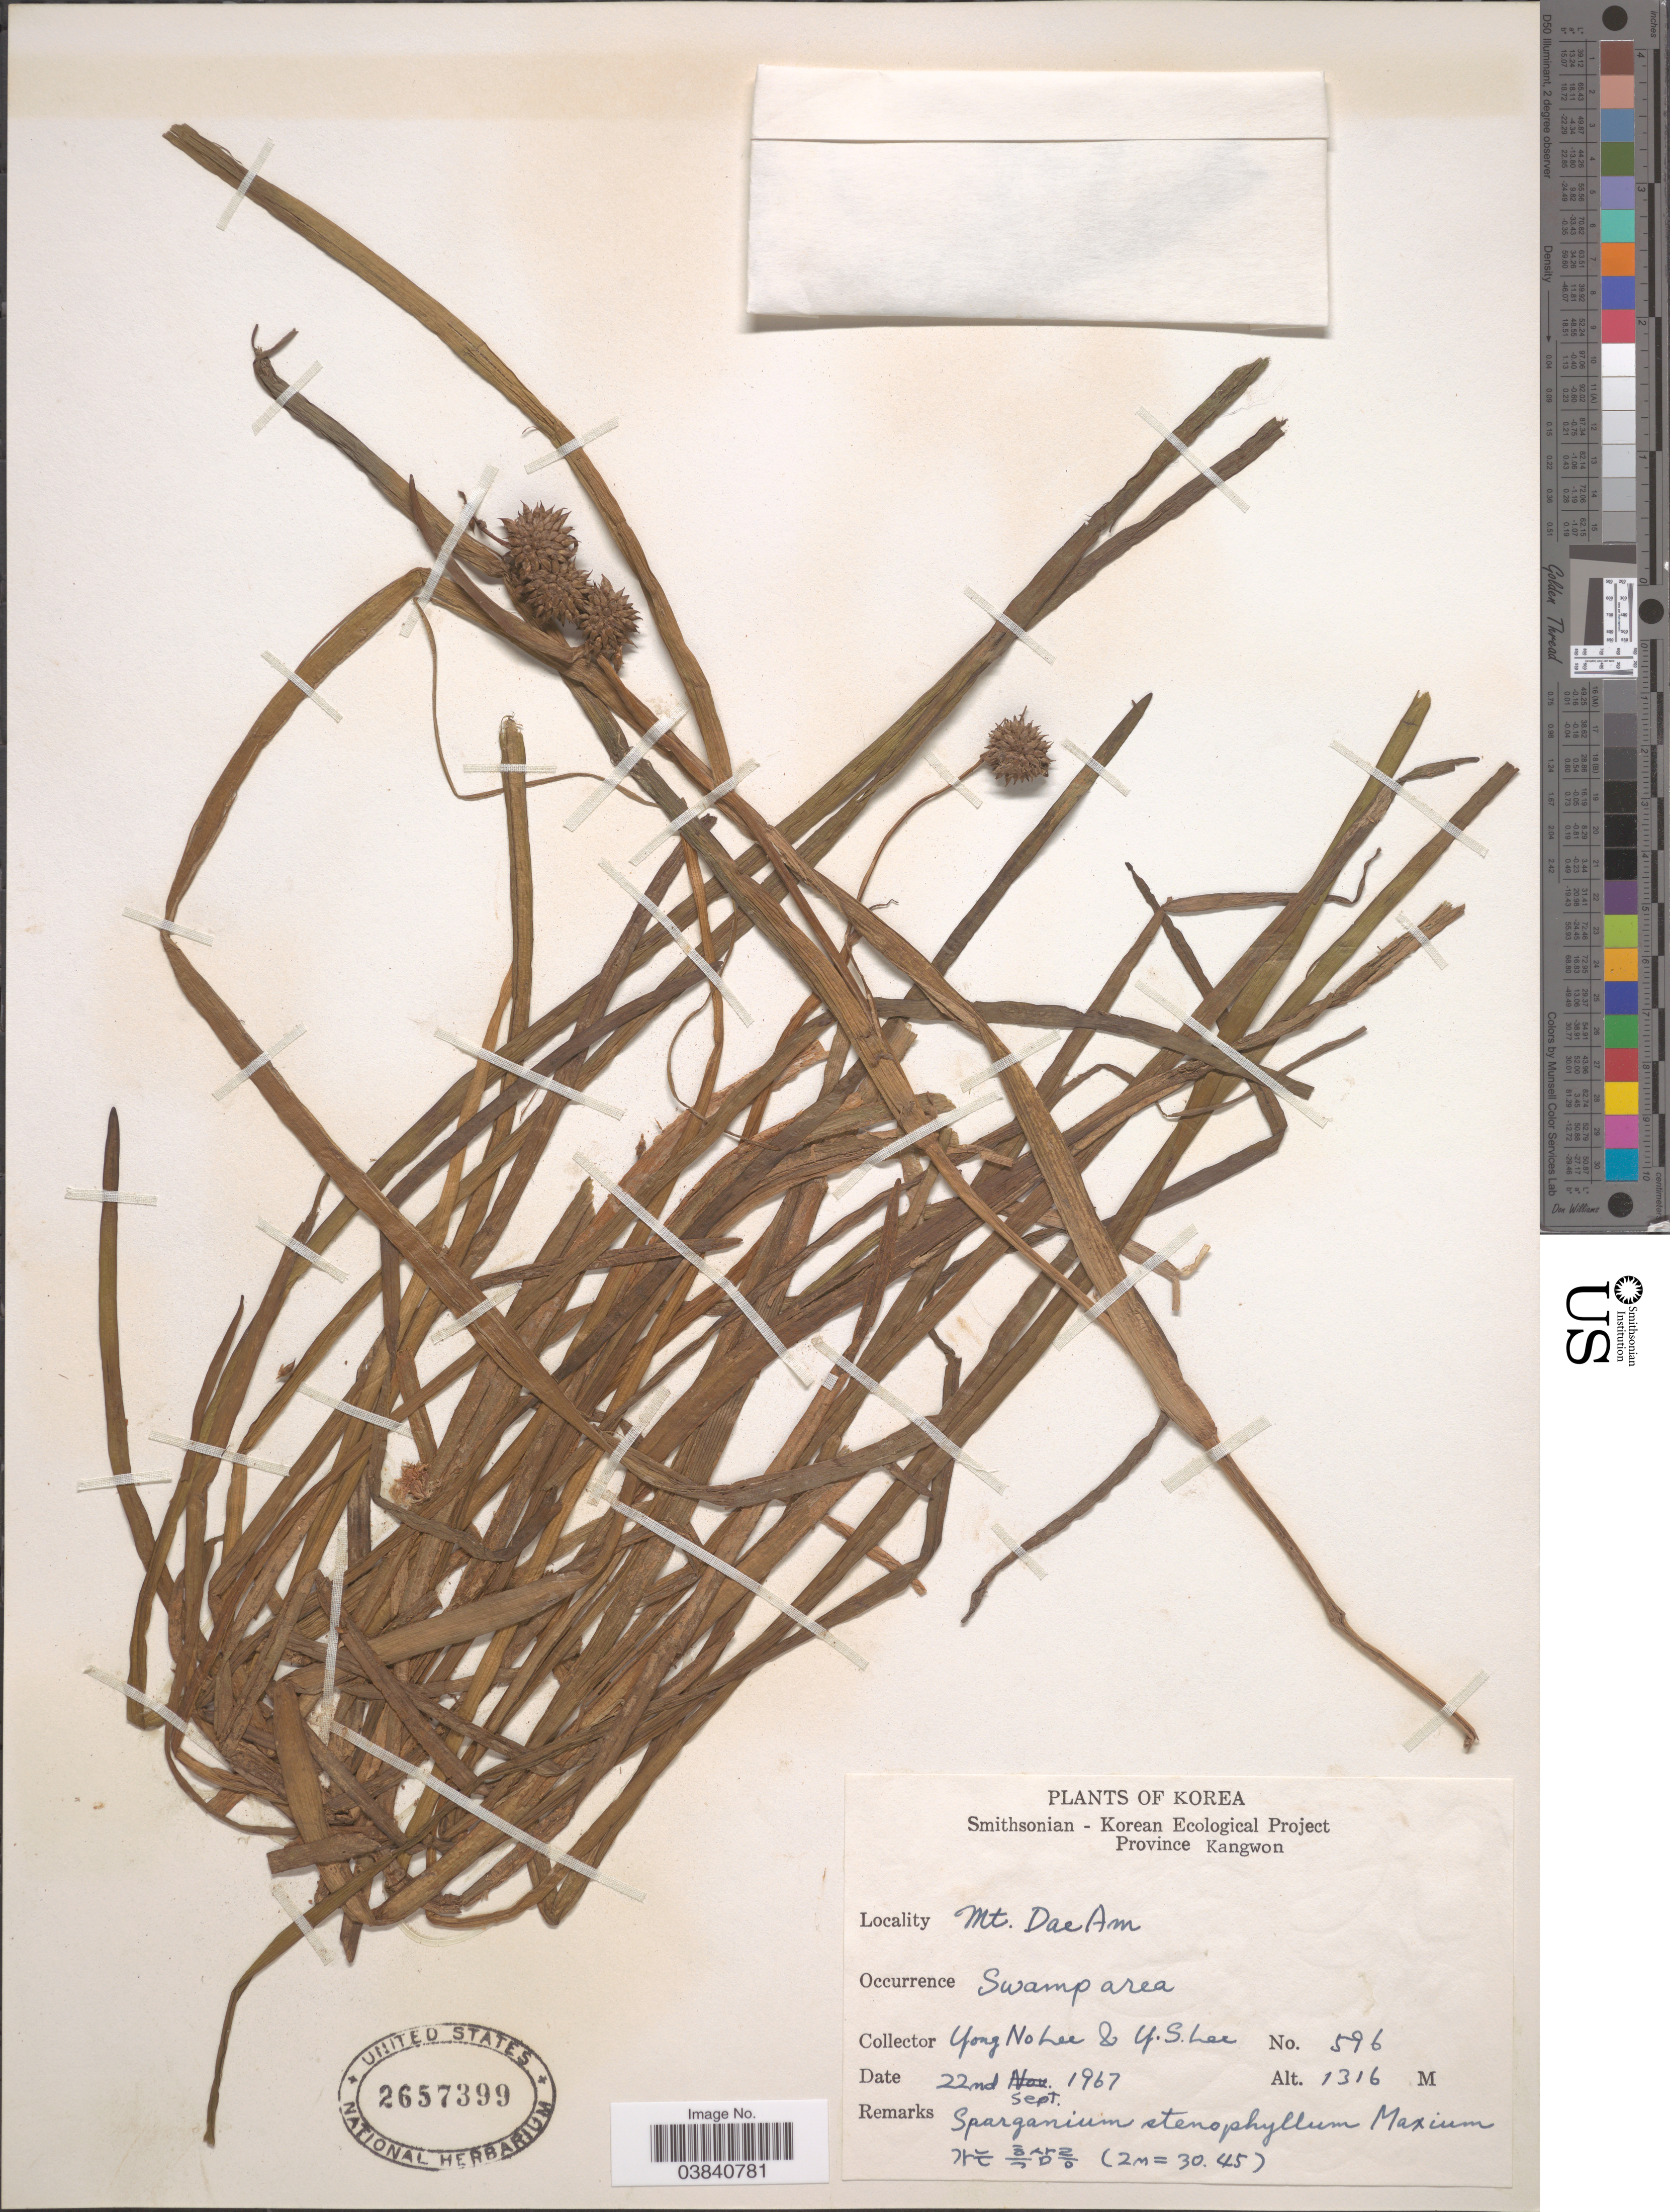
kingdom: Plantae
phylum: Tracheophyta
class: Liliopsida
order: Poales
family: Typhaceae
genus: Sparganium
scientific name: Sparganium stenophyllum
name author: Maxim. ex Meinsh.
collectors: Y. Lee & Y. S. Lee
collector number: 596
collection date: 1967-09-22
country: South Korea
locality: Mt. dae Am.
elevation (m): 1316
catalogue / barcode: US 2657399